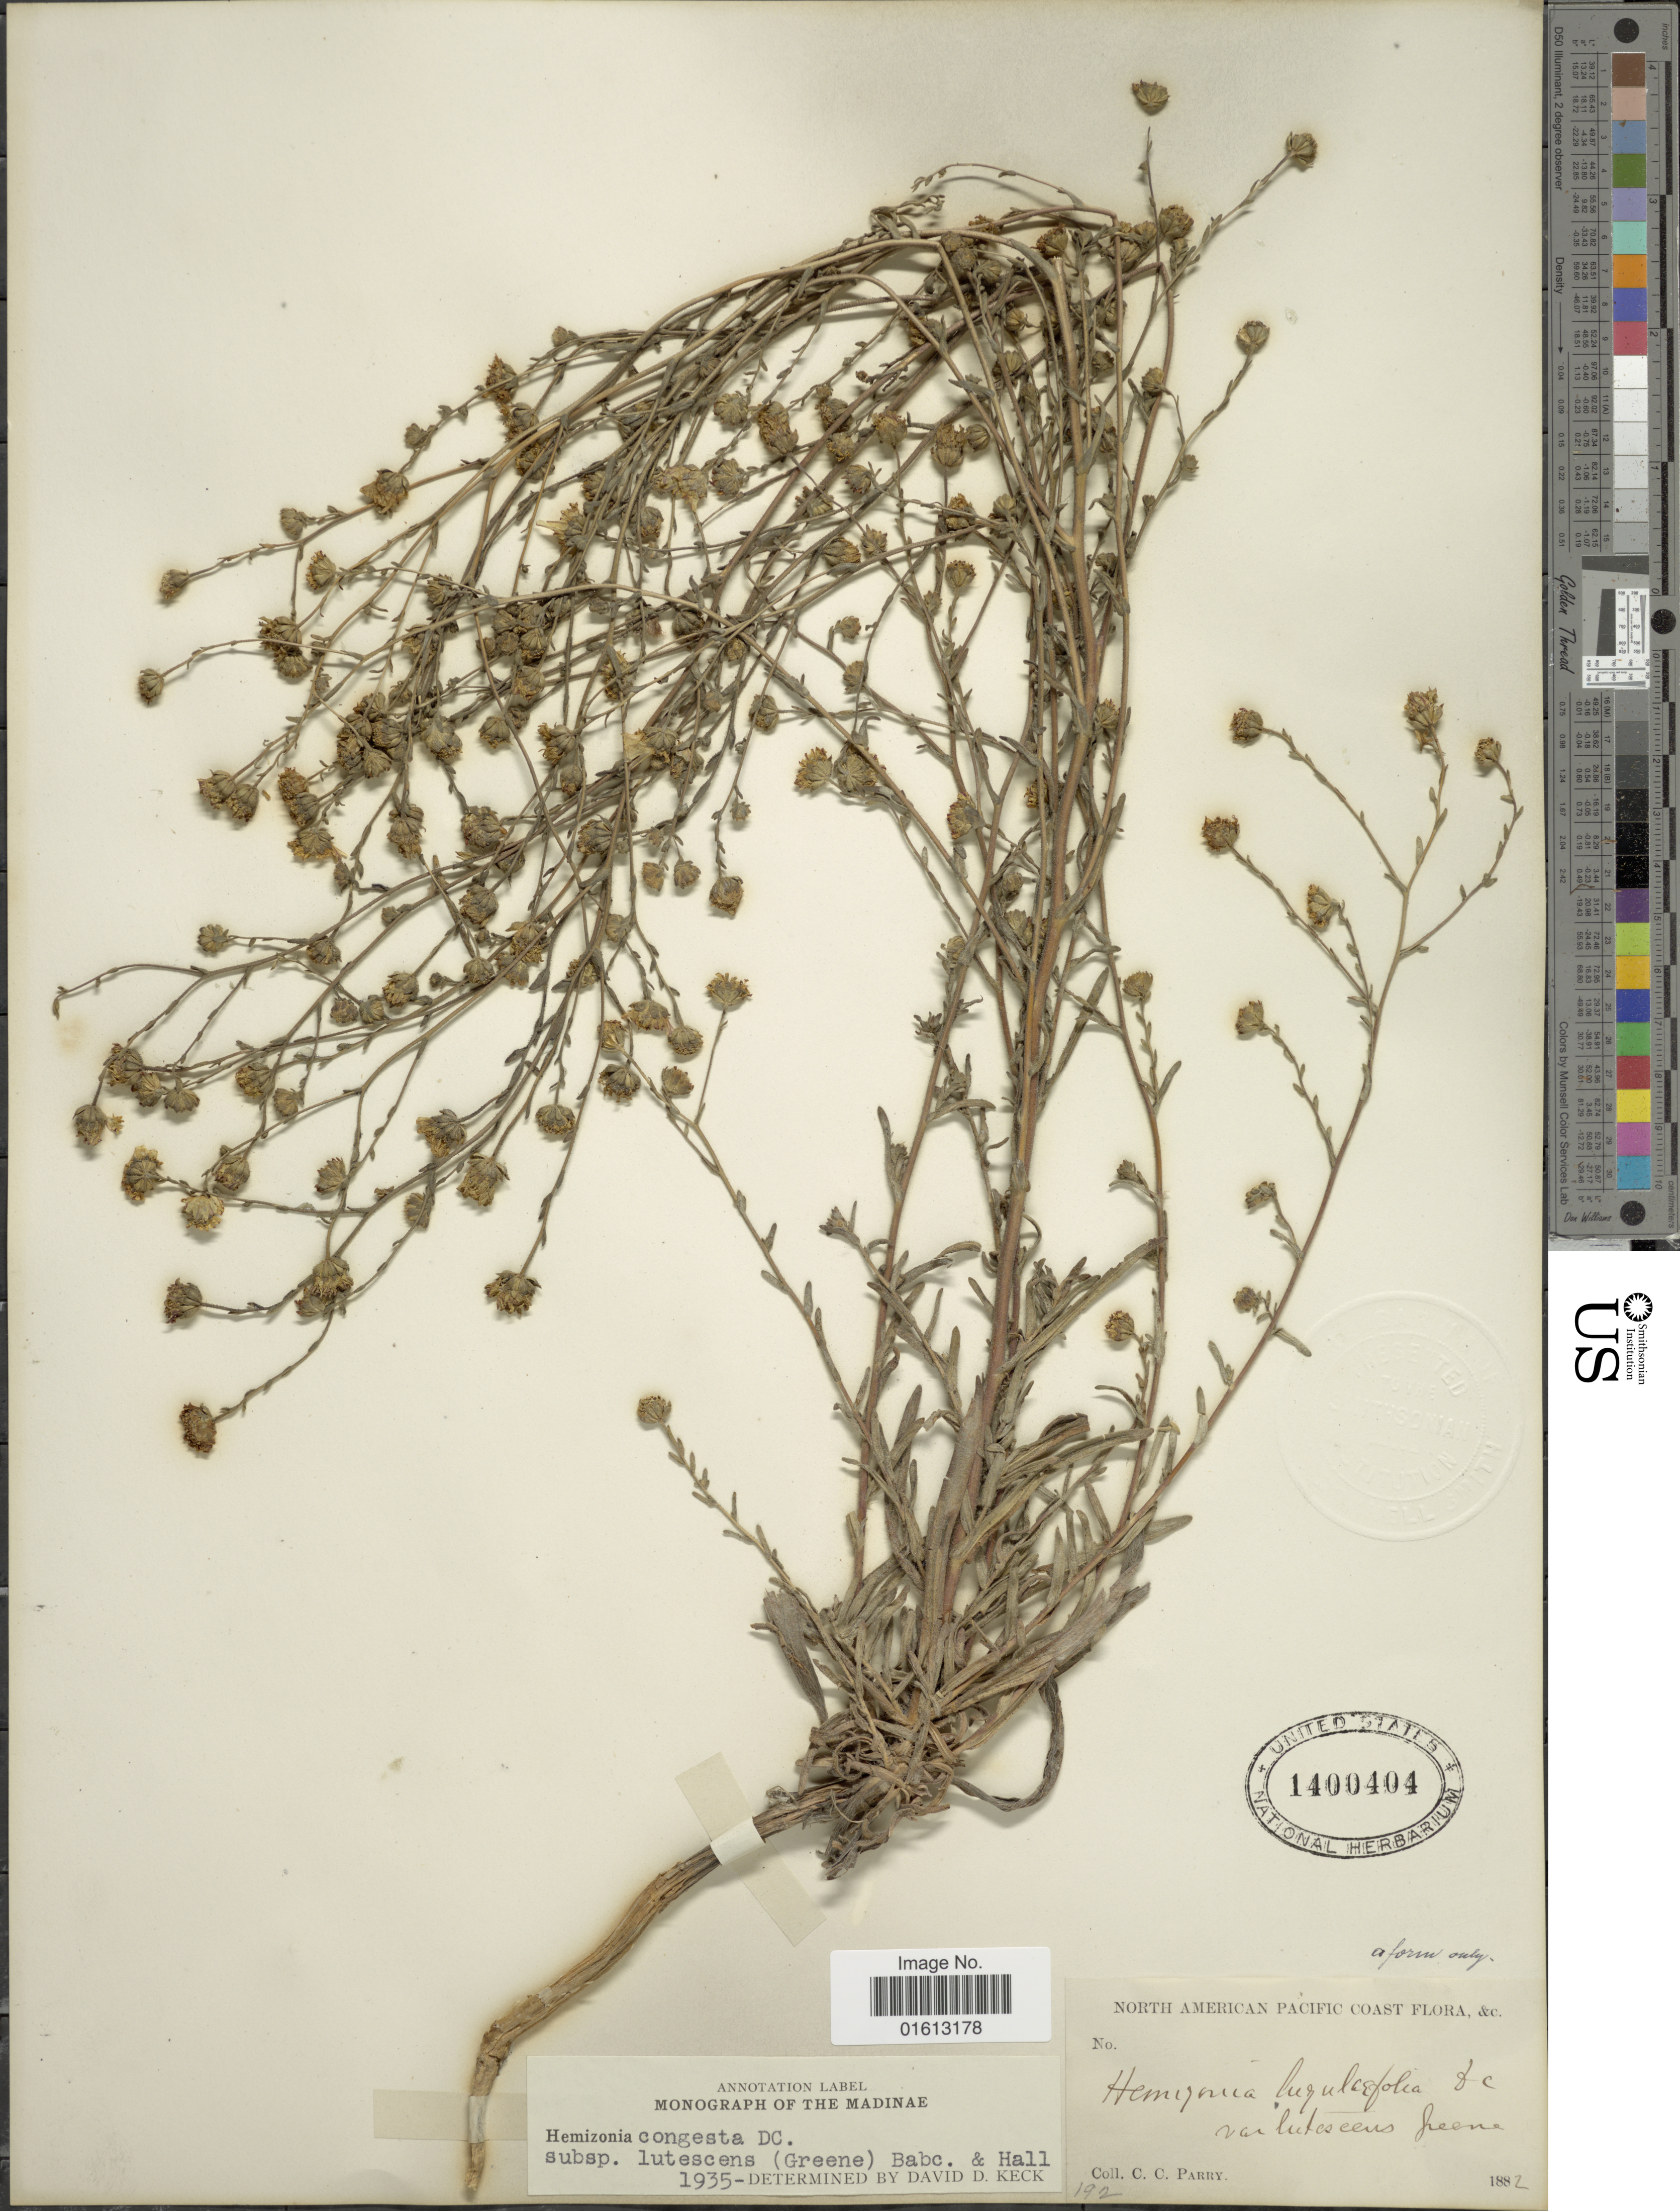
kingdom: Plantae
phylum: Tracheophyta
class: Magnoliopsida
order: Asterales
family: Asteraceae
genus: Hemizonia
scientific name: Hemizonia congesta subsp. lutescens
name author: (Greene) Babc. & H.M. Hall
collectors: C. C. Parry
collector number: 192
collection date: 1882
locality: North American Pacific Coast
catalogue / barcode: US 1400404